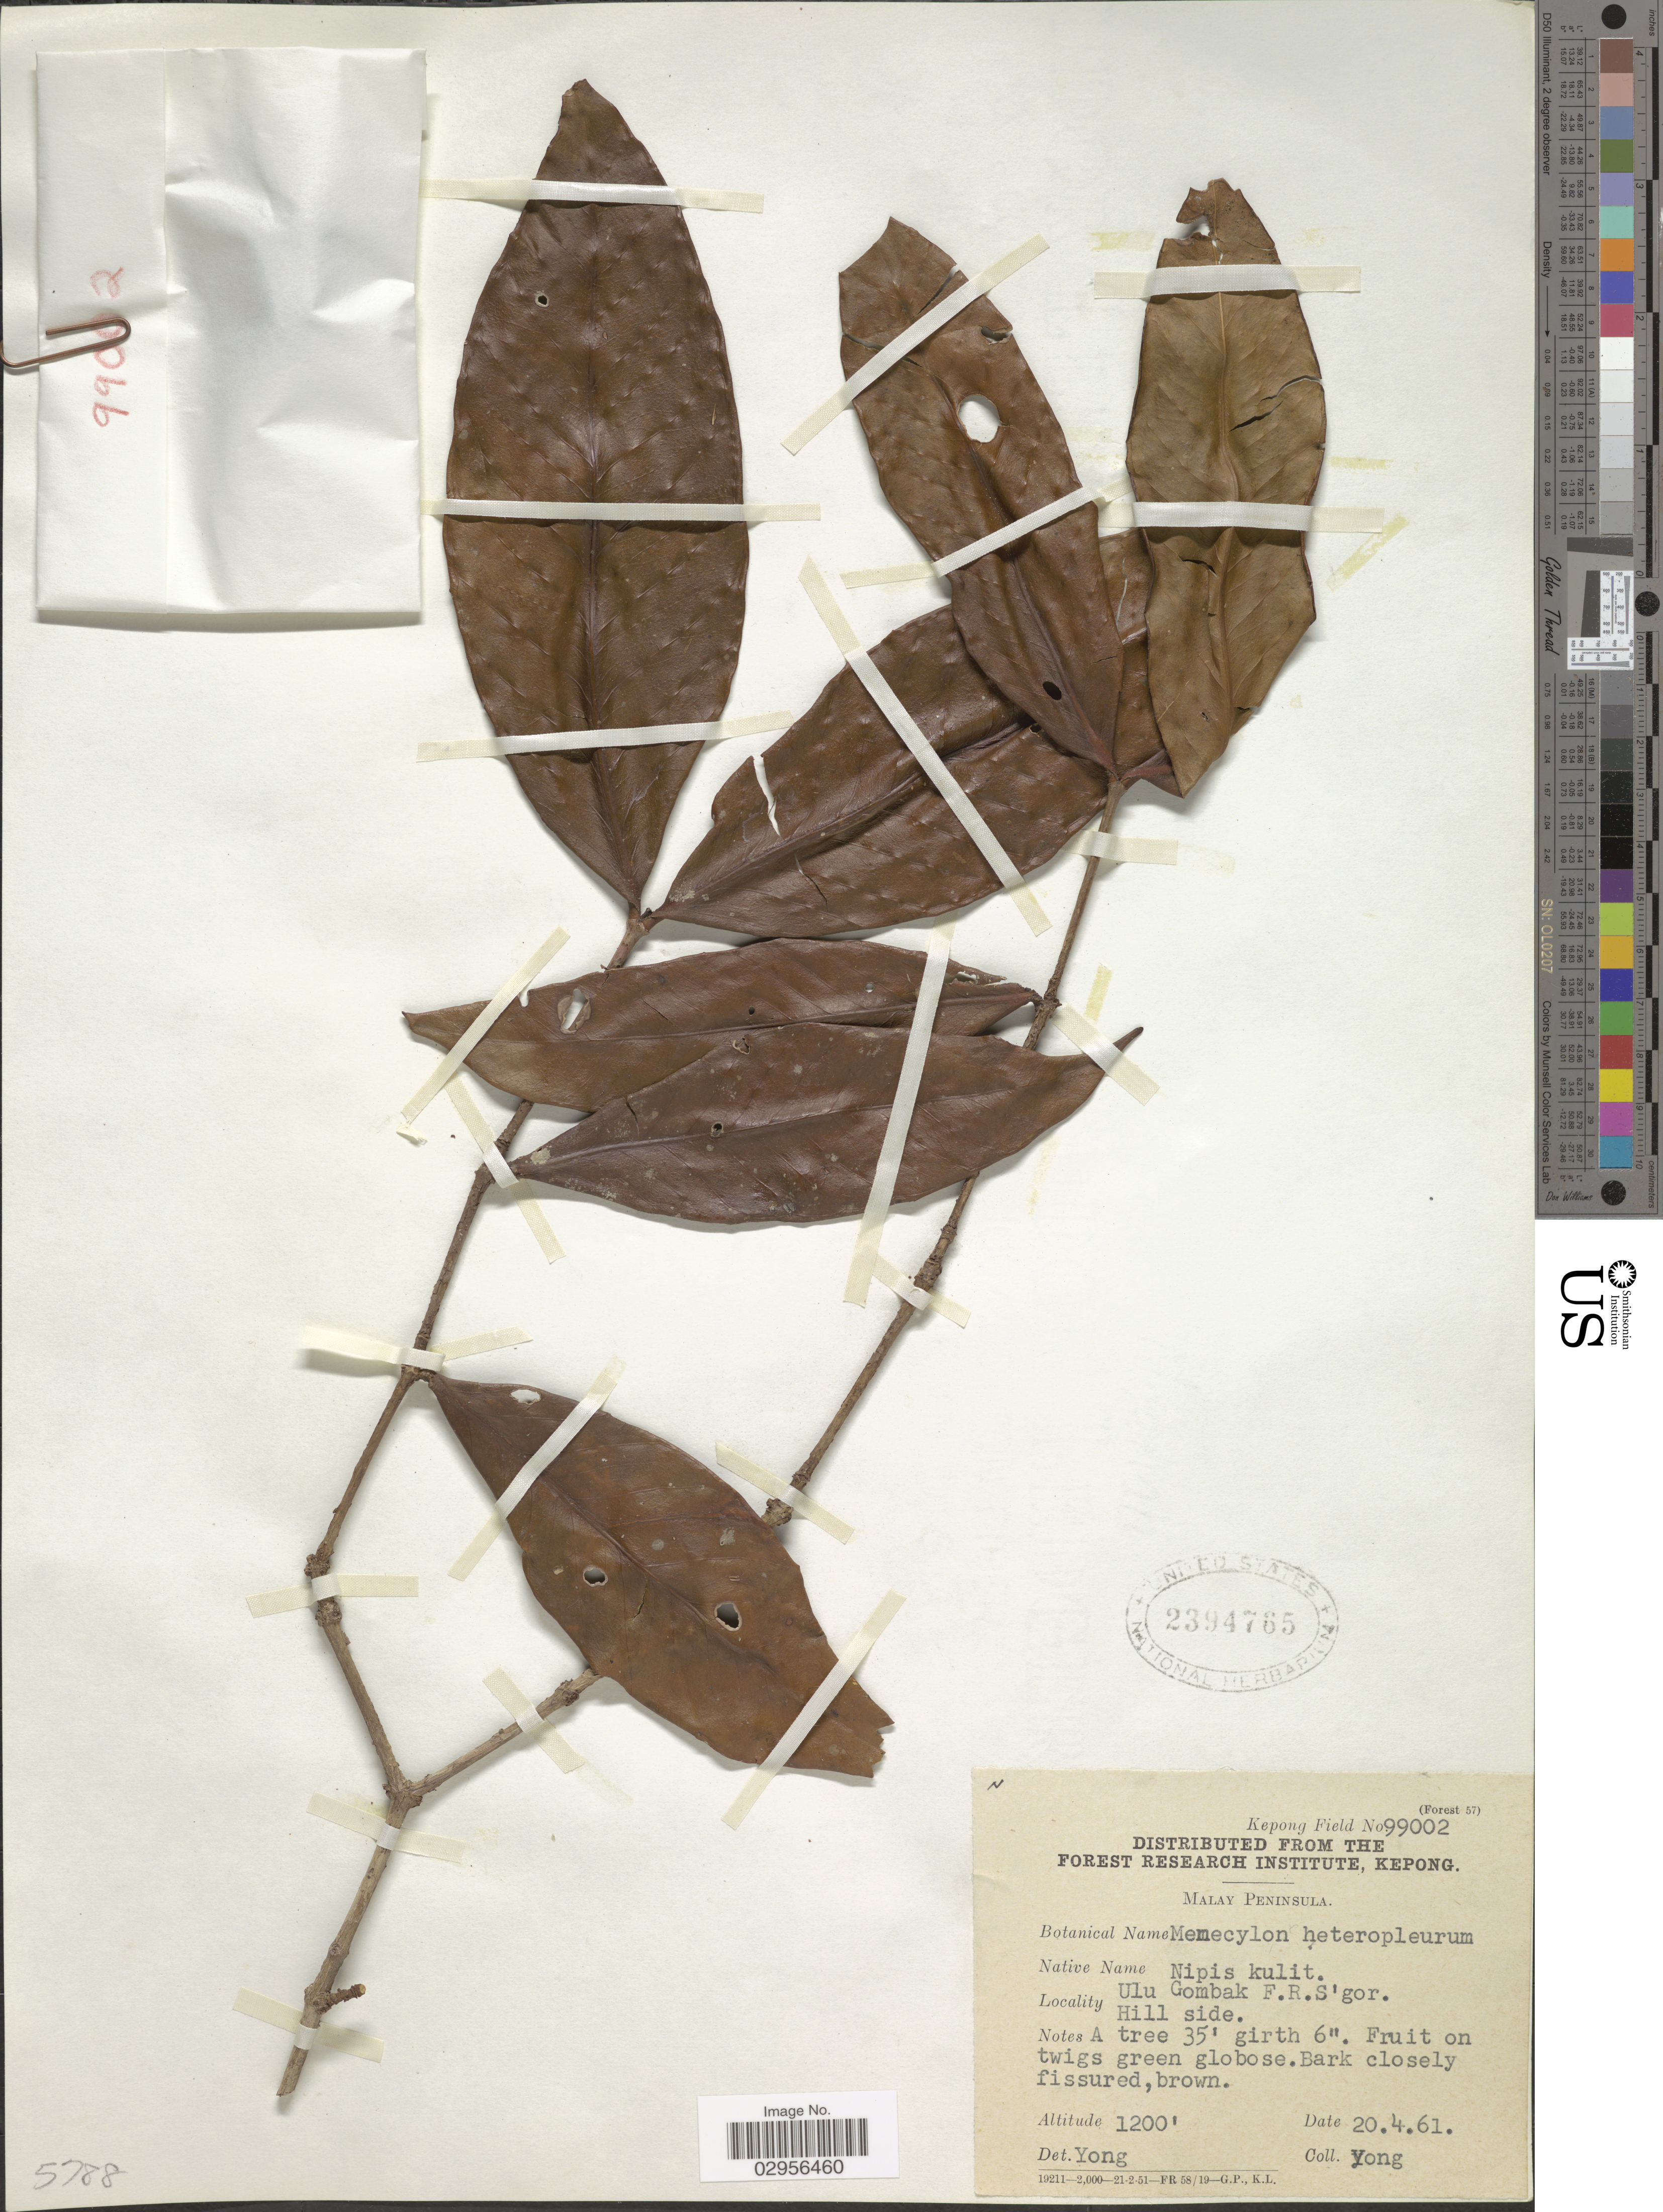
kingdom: Plantae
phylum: Tracheophyta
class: Magnoliopsida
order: Myrtales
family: Melastomataceae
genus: Memecylon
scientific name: Memecylon heteropleurum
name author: Blume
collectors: -. Yong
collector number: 99002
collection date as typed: Transcribed d/m/y: 20/4/61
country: Malaysia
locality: Ulu Gombak F.R.S.' gor.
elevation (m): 366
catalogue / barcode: US 2394765